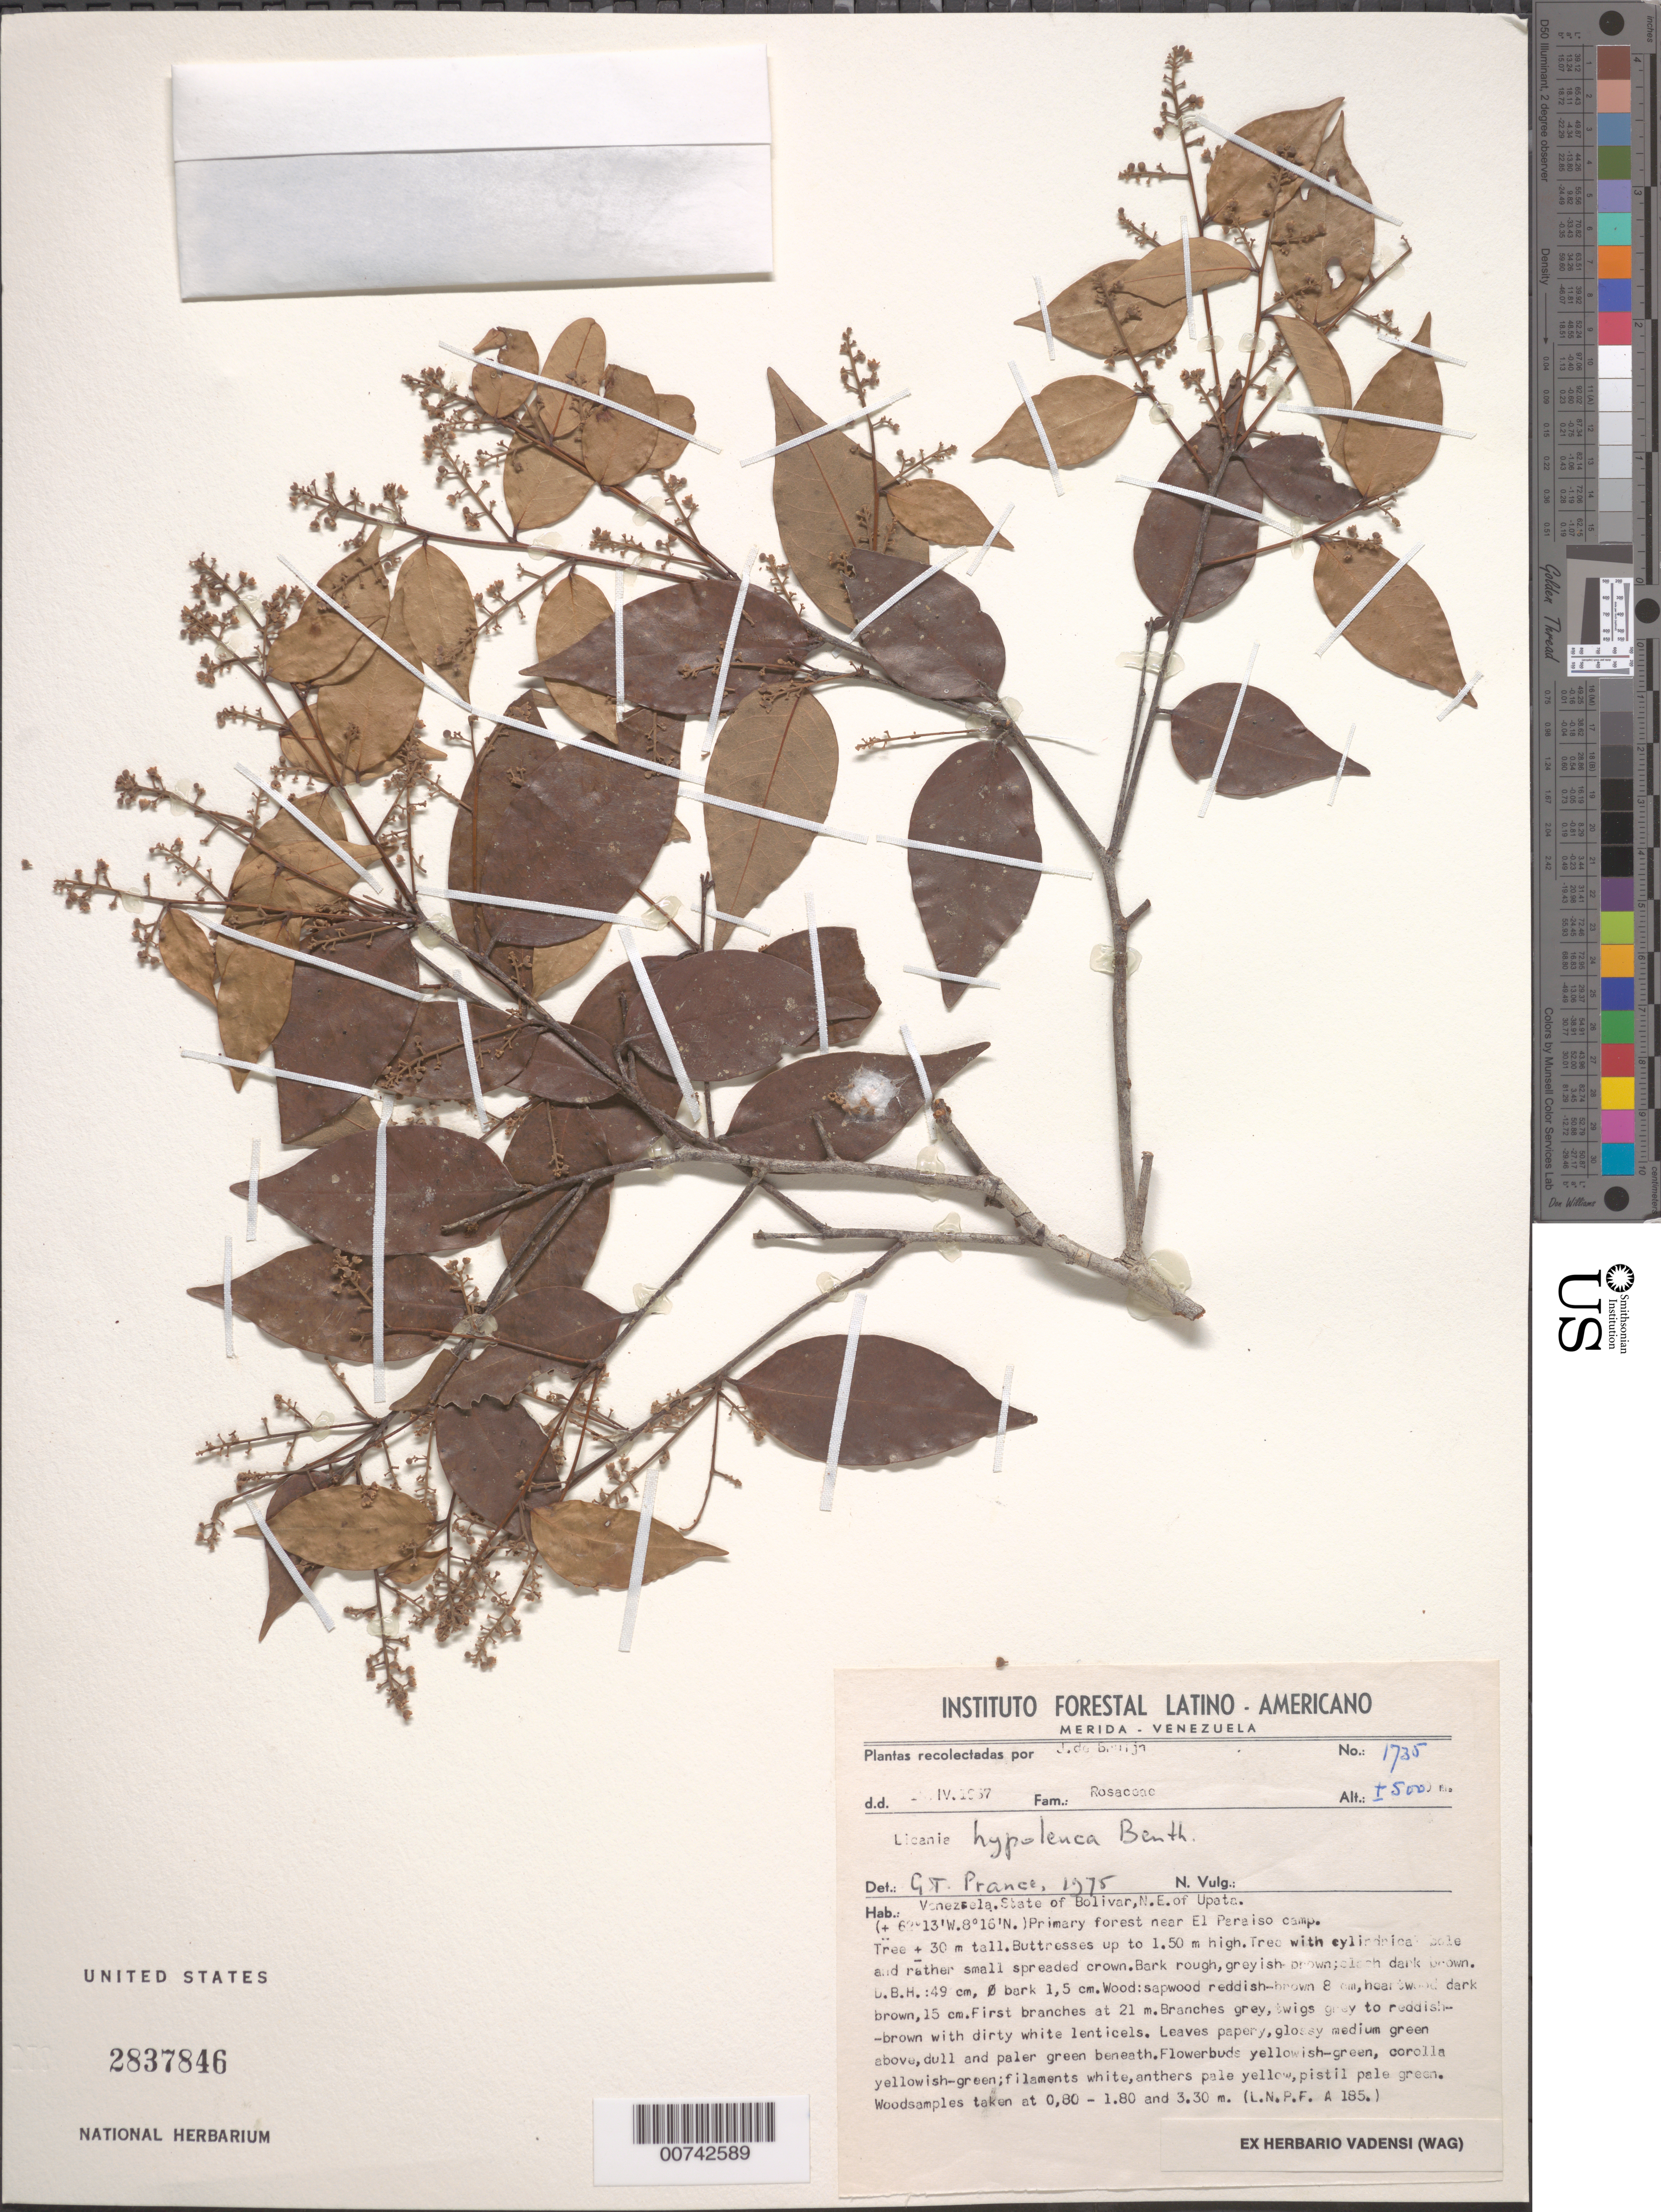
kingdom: Plantae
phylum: Tracheophyta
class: Magnoliopsida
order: Malpighiales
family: Chrysobalanaceae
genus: Licania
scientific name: Licania hypoleuca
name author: Benth.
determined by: Prance, G. T.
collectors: J. Bruijn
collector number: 1735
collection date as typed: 16-Apr-67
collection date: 1967-04-16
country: Venezuela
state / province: Bolívar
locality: Upata, NE of, near El Paraiso camp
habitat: Primary forest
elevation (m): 500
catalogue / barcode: US 2837846